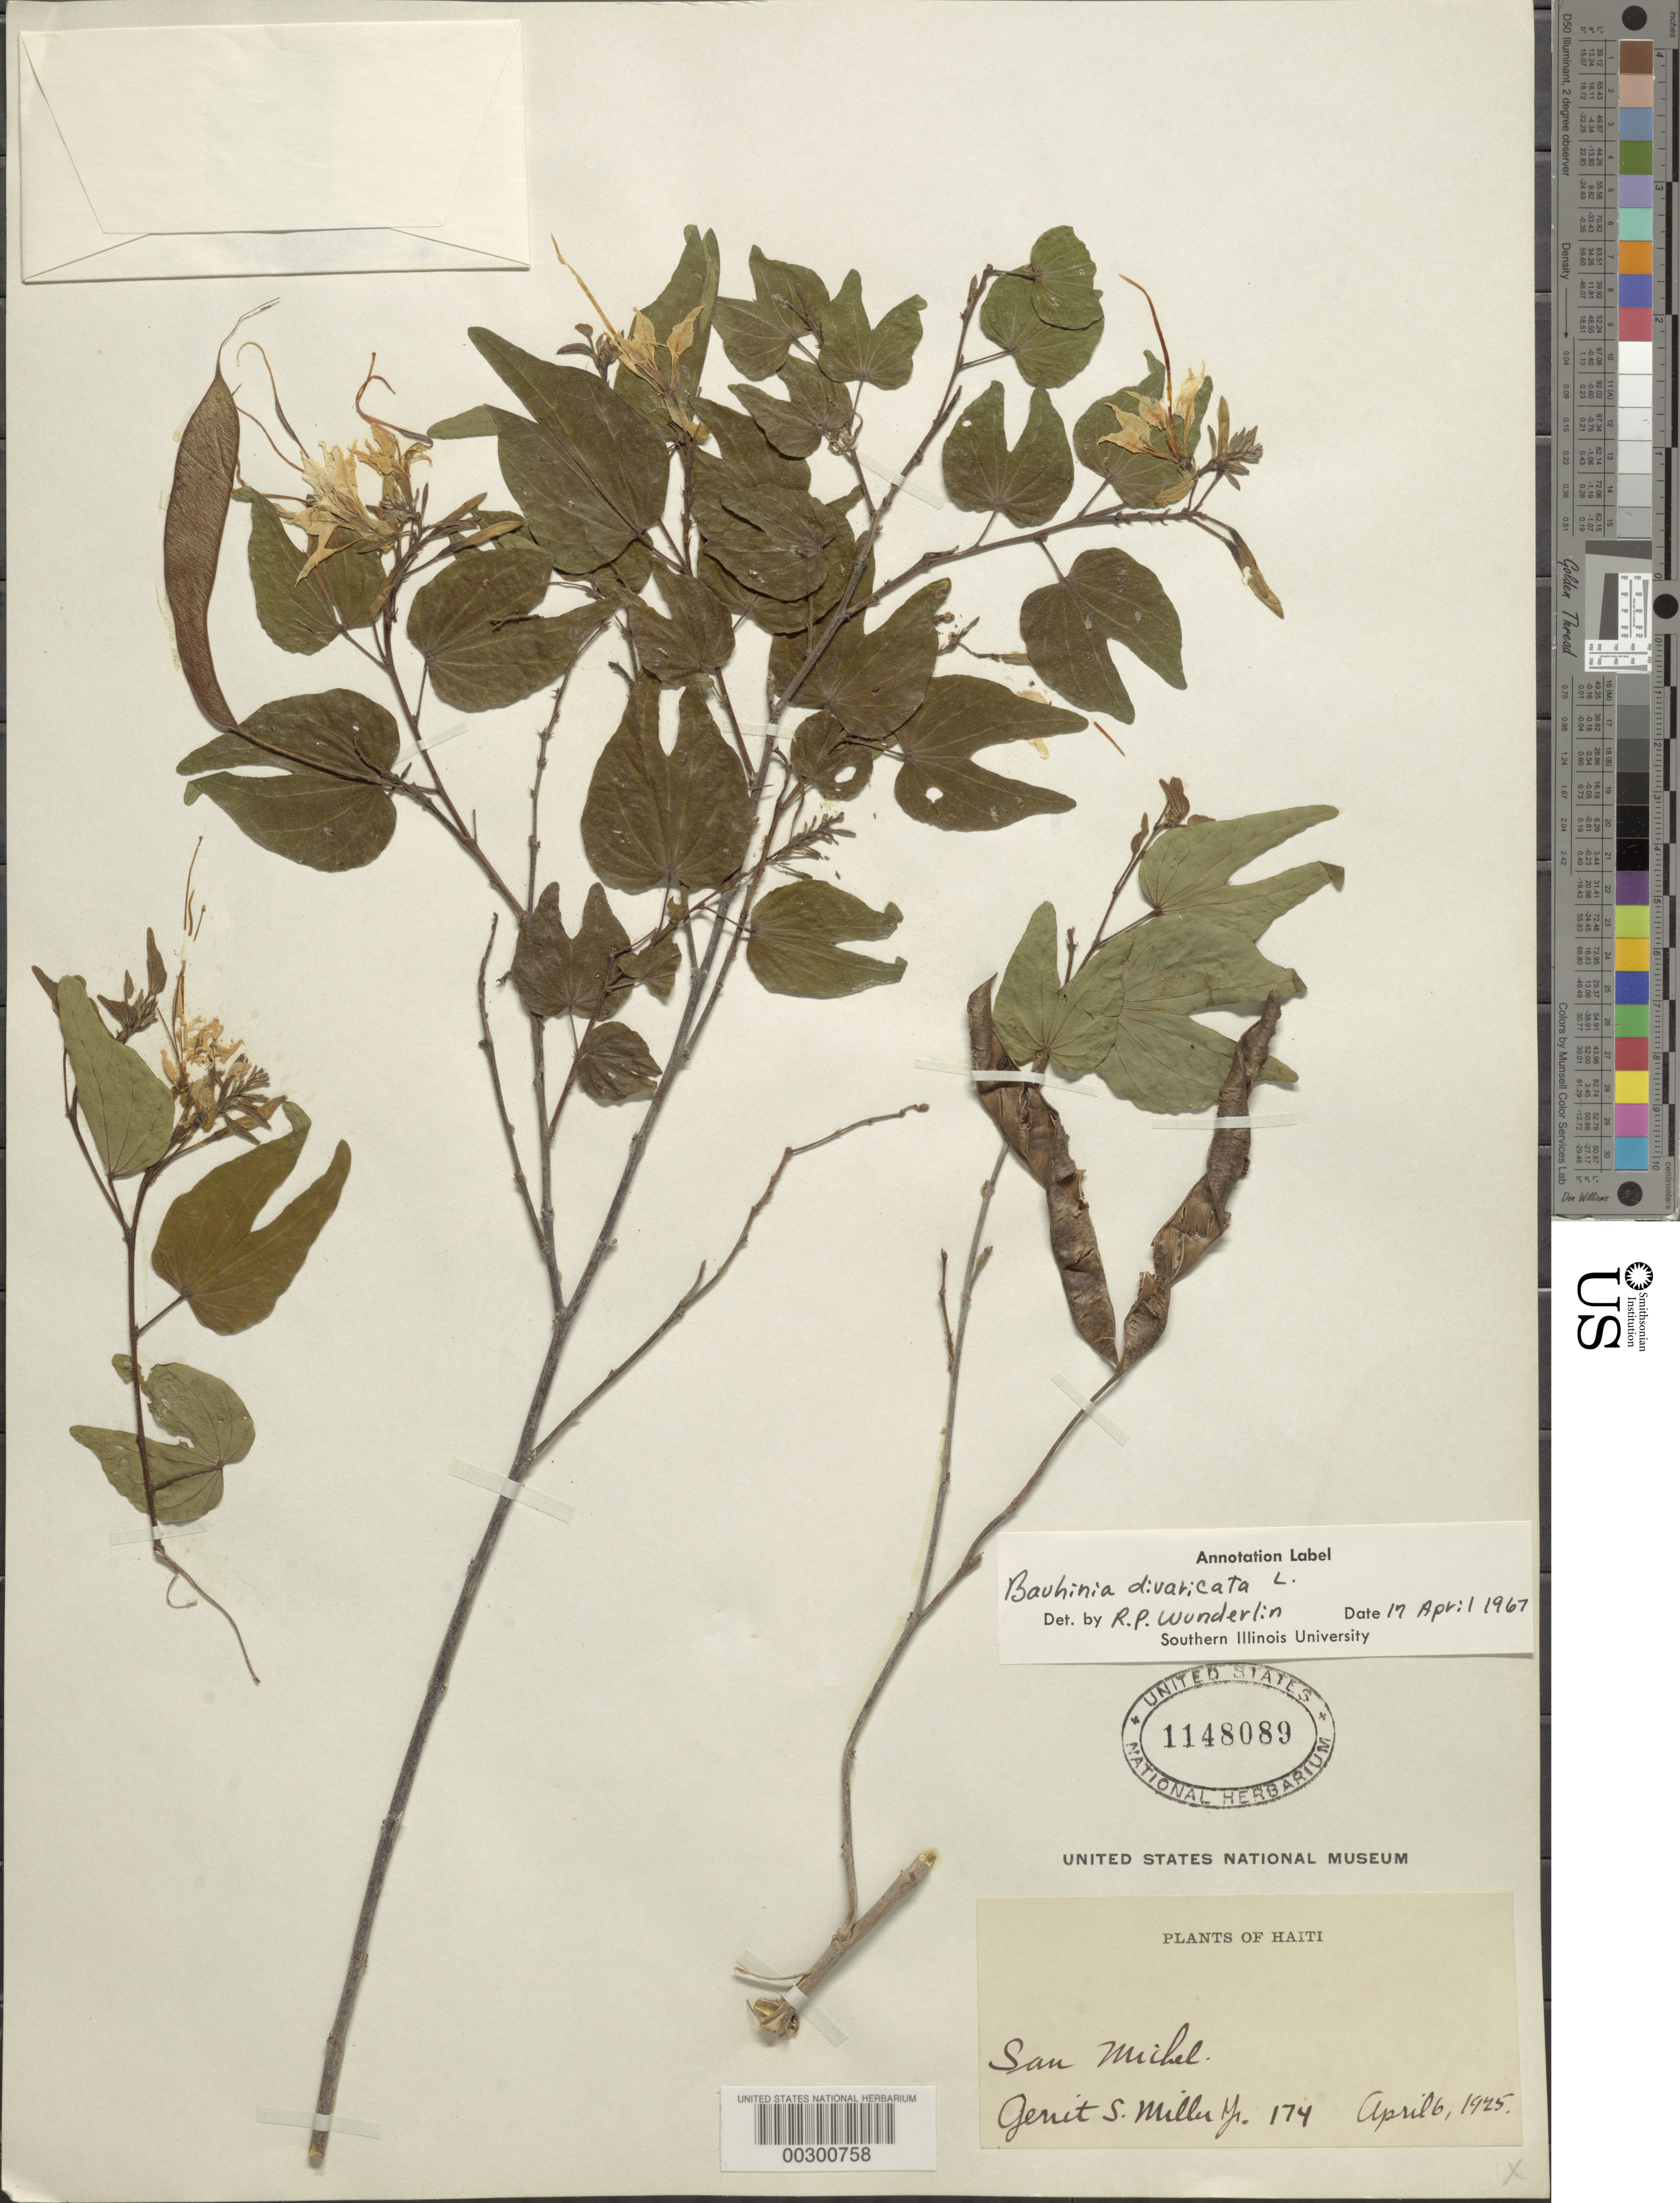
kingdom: Plantae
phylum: Tracheophyta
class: Magnoliopsida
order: Fabales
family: Fabaceae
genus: Bauhinia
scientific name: Bauhinia divaricata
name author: L.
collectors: G. S. Miller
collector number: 174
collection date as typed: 06 Apr 1925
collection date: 1925-04-06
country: Haiti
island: Hispaniola Island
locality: San michel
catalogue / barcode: US 1148089